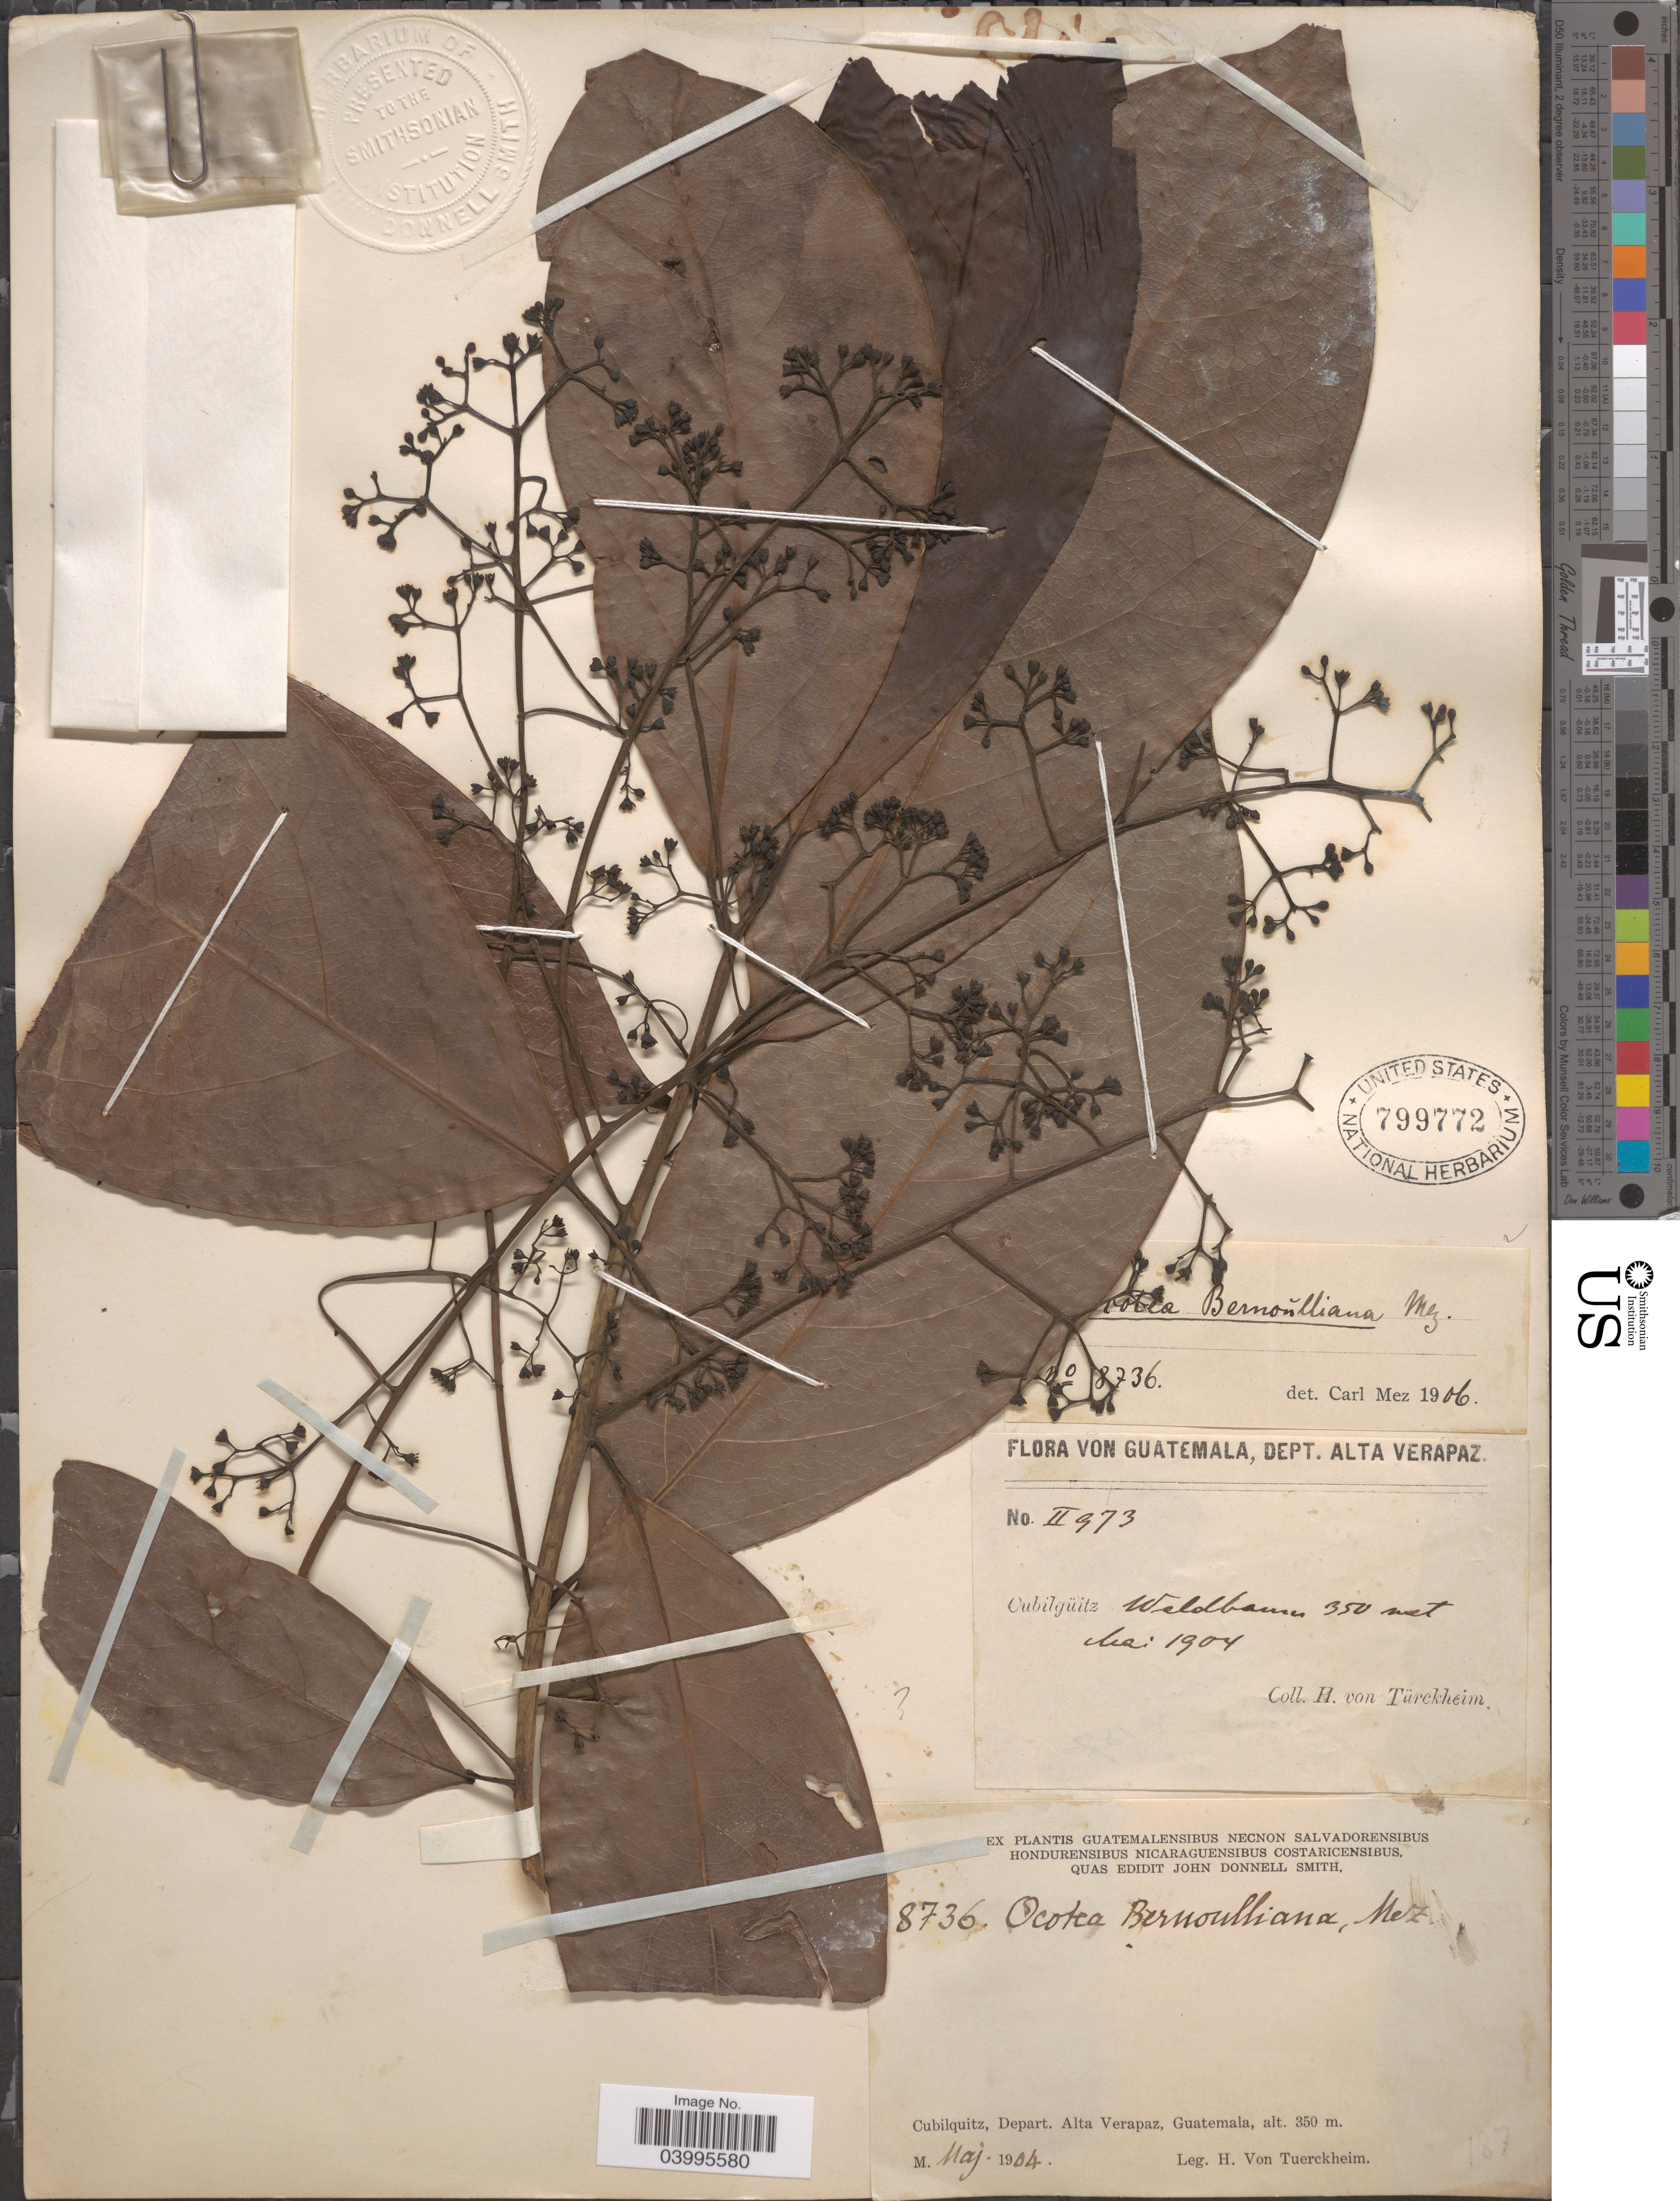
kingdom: Plantae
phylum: Tracheophyta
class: Magnoliopsida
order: Laurales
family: Lauraceae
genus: Ocotea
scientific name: Ocotea bernoulliana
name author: Mez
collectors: H. von Türckheim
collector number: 8736/II973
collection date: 1904-05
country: Guatemala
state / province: Alta Verapaz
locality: Cubilquitz, Depart. Alta Verapaz. Dept. Alta Verapaz. Cubilgüitz Waldbaum.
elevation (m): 350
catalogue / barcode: US 799772